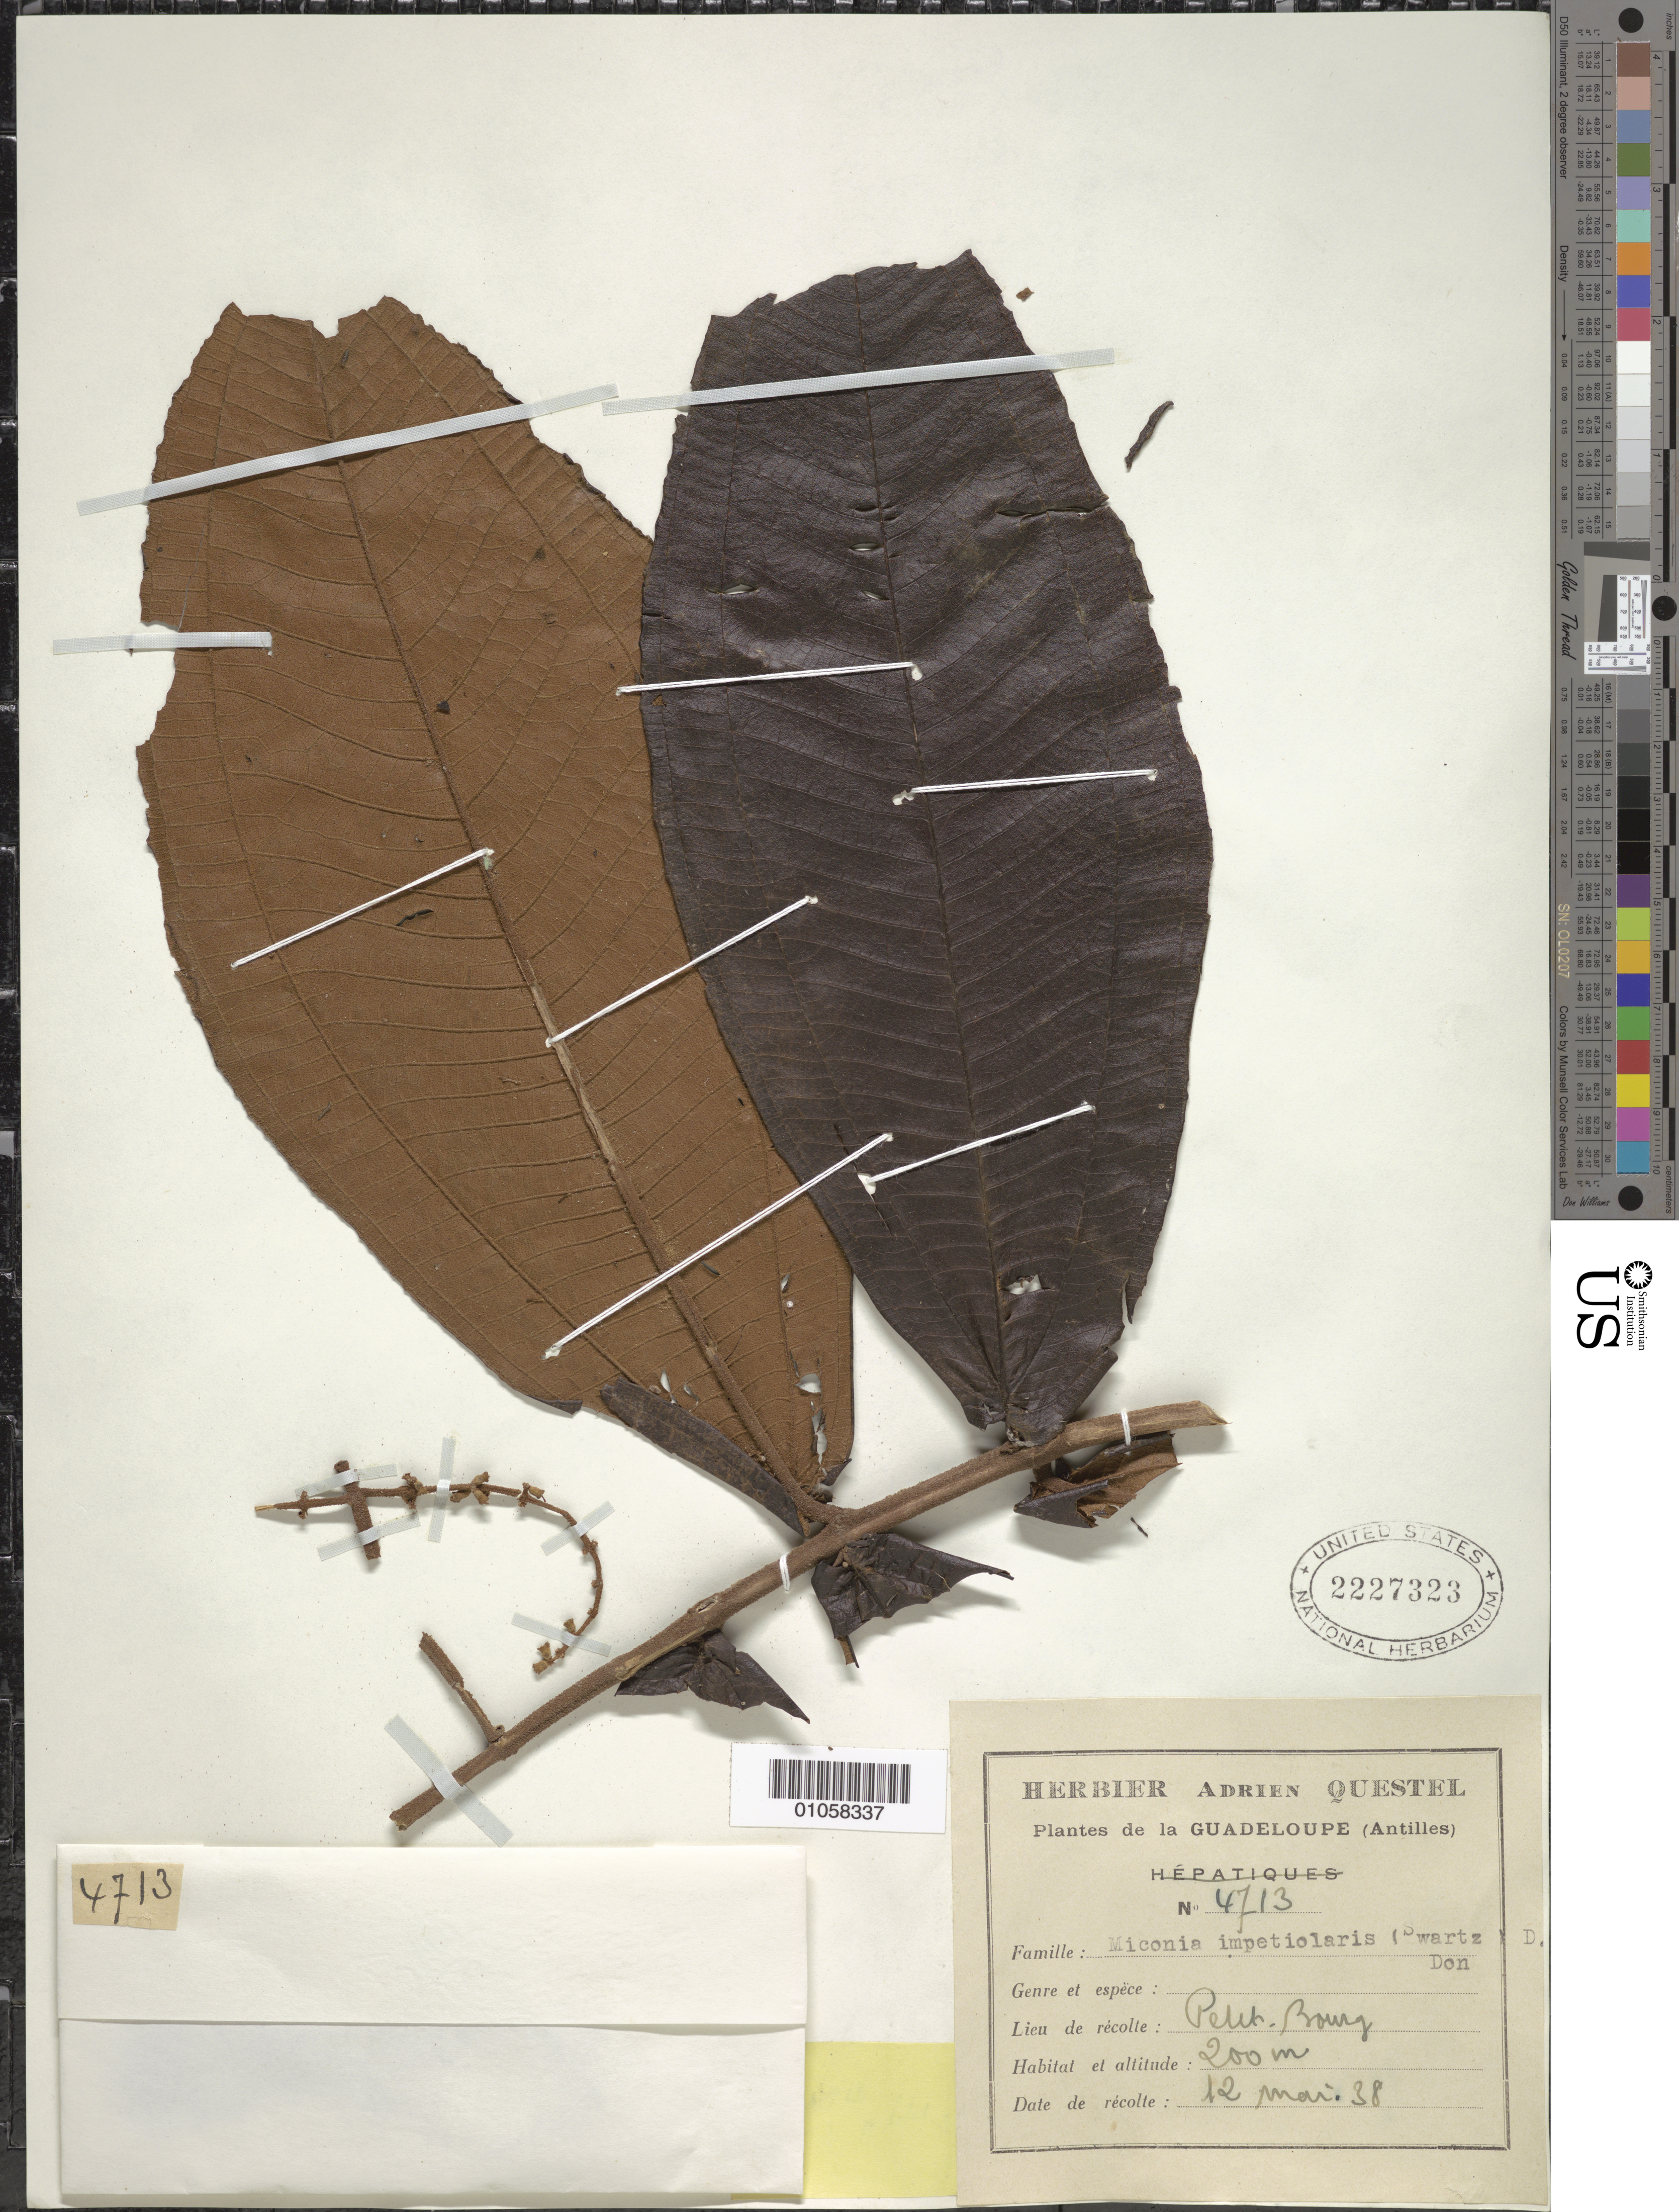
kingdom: Plantae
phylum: Tracheophyta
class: Magnoliopsida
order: Myrtales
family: Melastomataceae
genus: Miconia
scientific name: Miconia impetiolaris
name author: (Sw.) D. Don ex DC.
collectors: A. Questel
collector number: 4713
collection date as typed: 12 May 1938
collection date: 1938-05-12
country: Guadeloupe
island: Basse Terre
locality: Petit Bourg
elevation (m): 200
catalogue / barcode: US 2227323